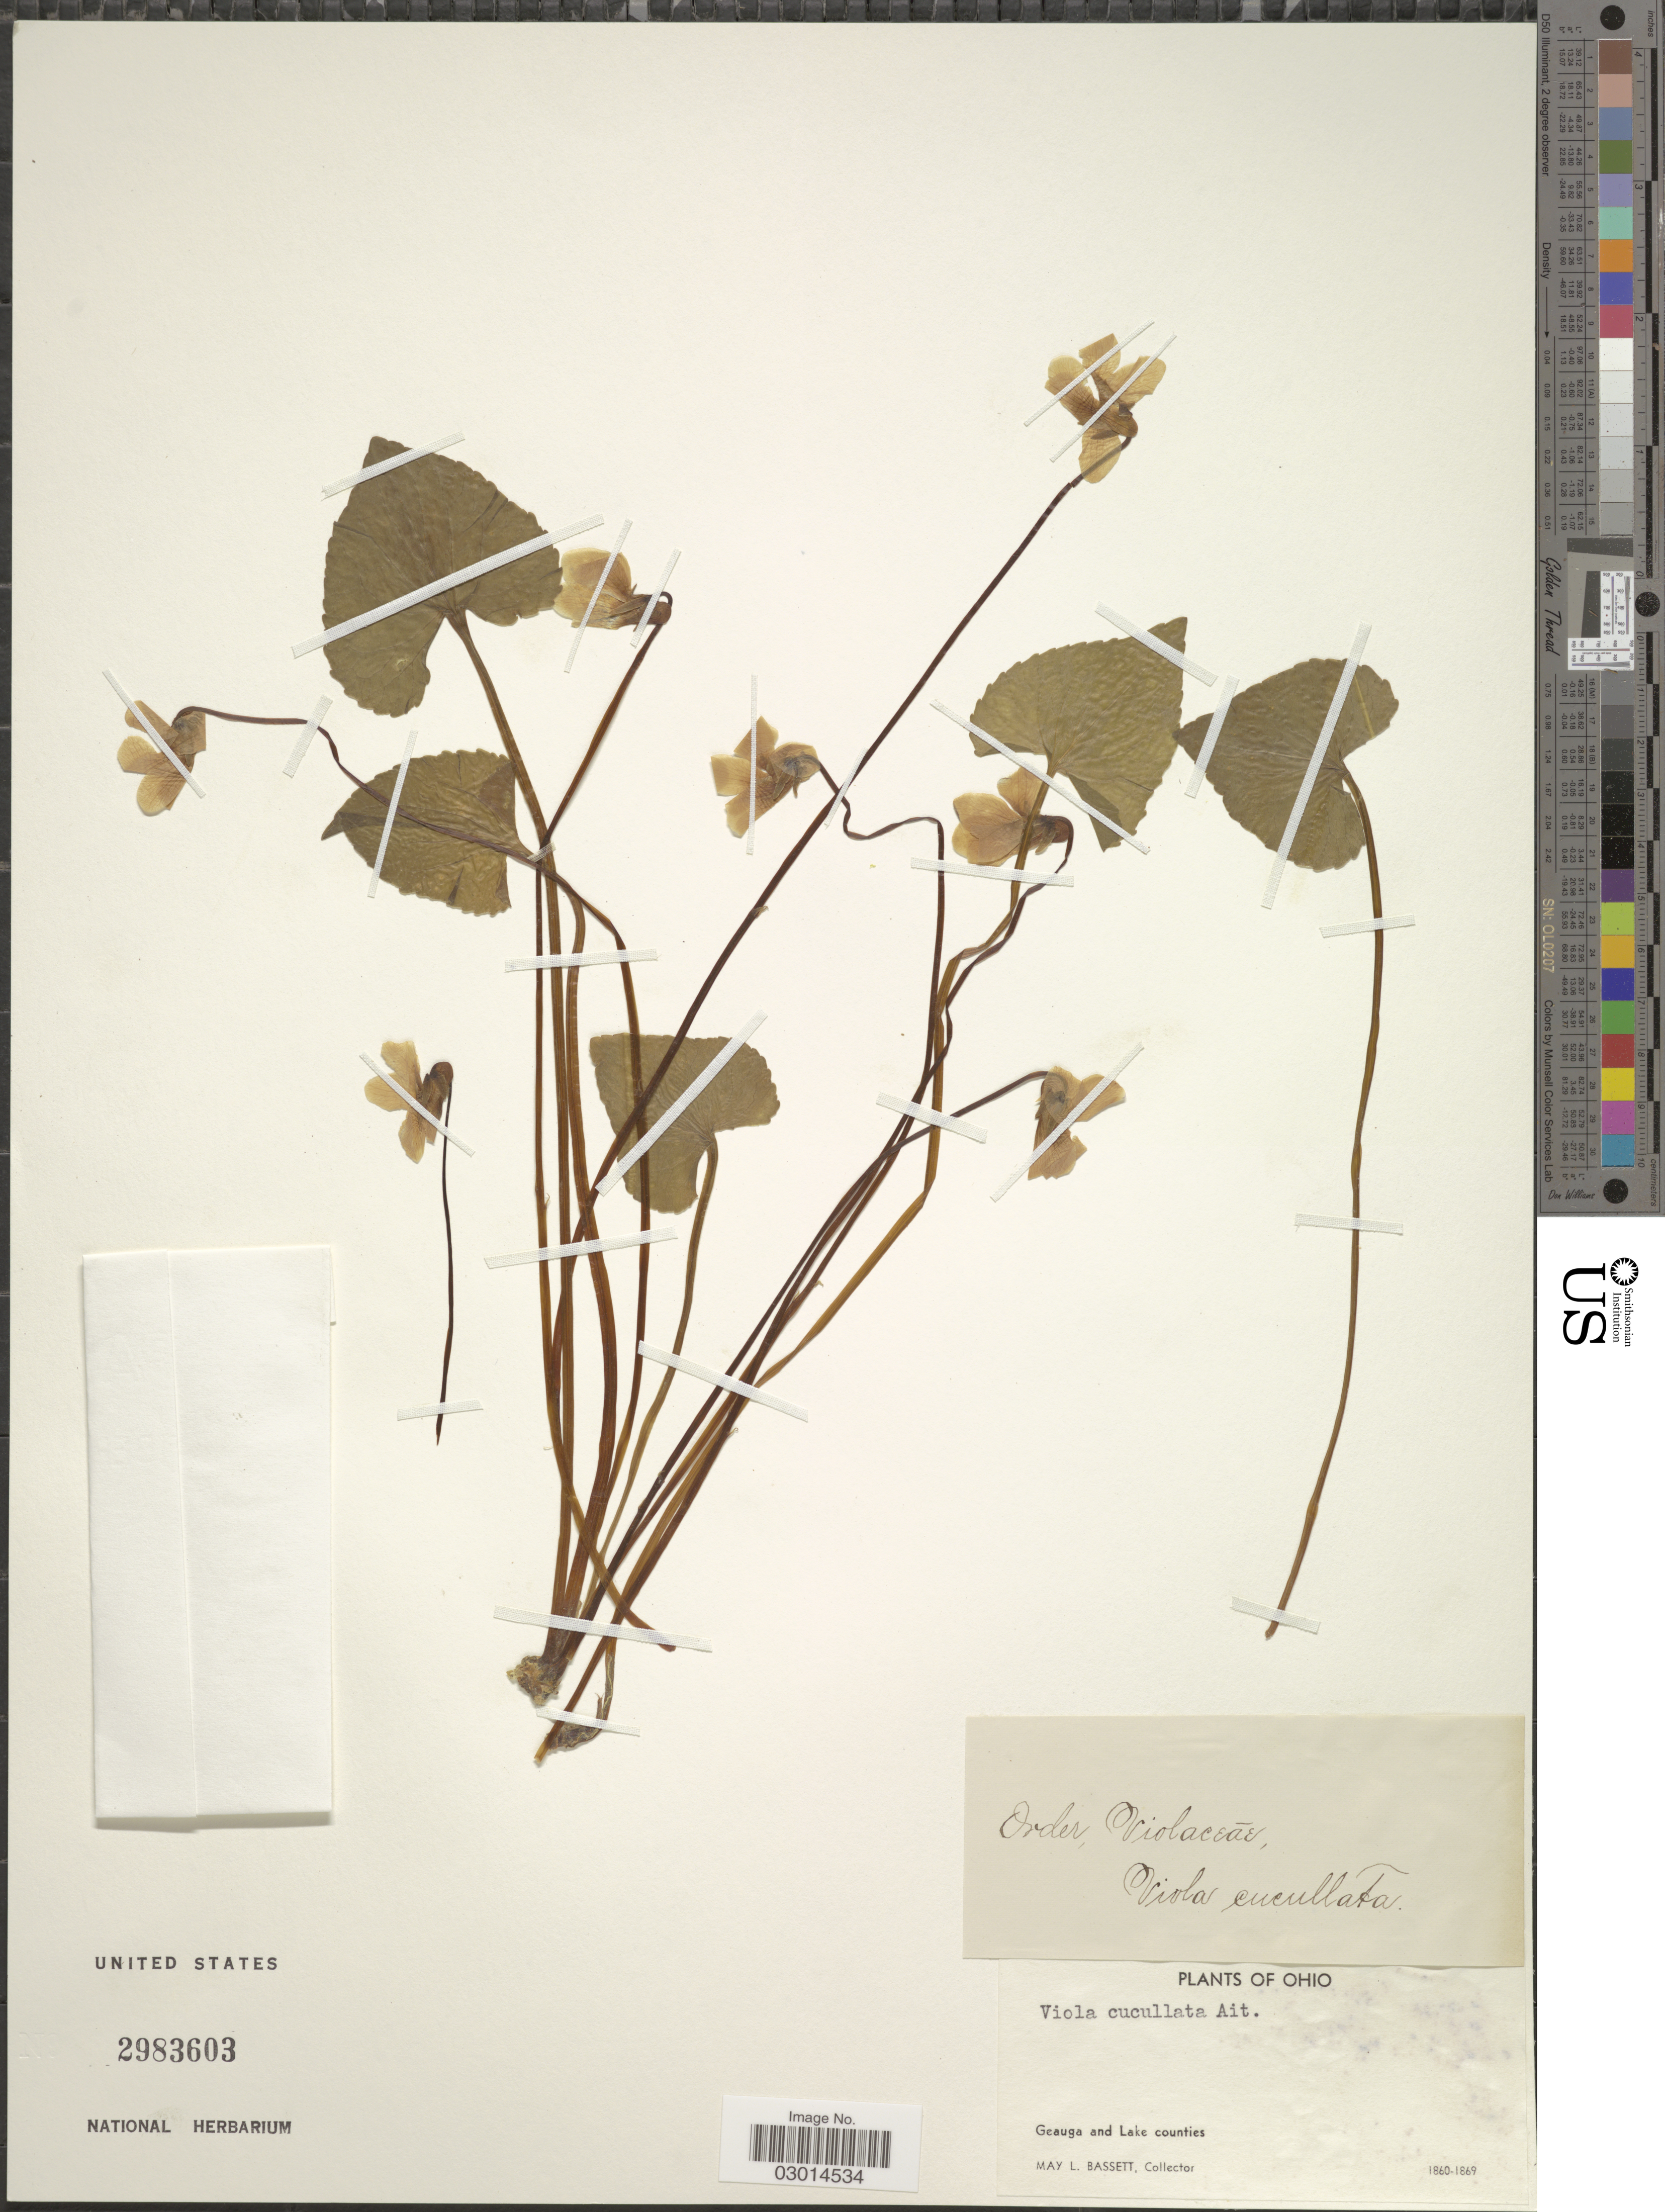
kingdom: Plantae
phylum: Tracheophyta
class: Magnoliopsida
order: Malpighiales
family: Violaceae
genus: Viola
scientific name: Viola cucullata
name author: Aiton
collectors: M. L. Bassett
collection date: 1860/1869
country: United States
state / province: Ohio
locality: Geauga and Lake counties.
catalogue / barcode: US 2983603